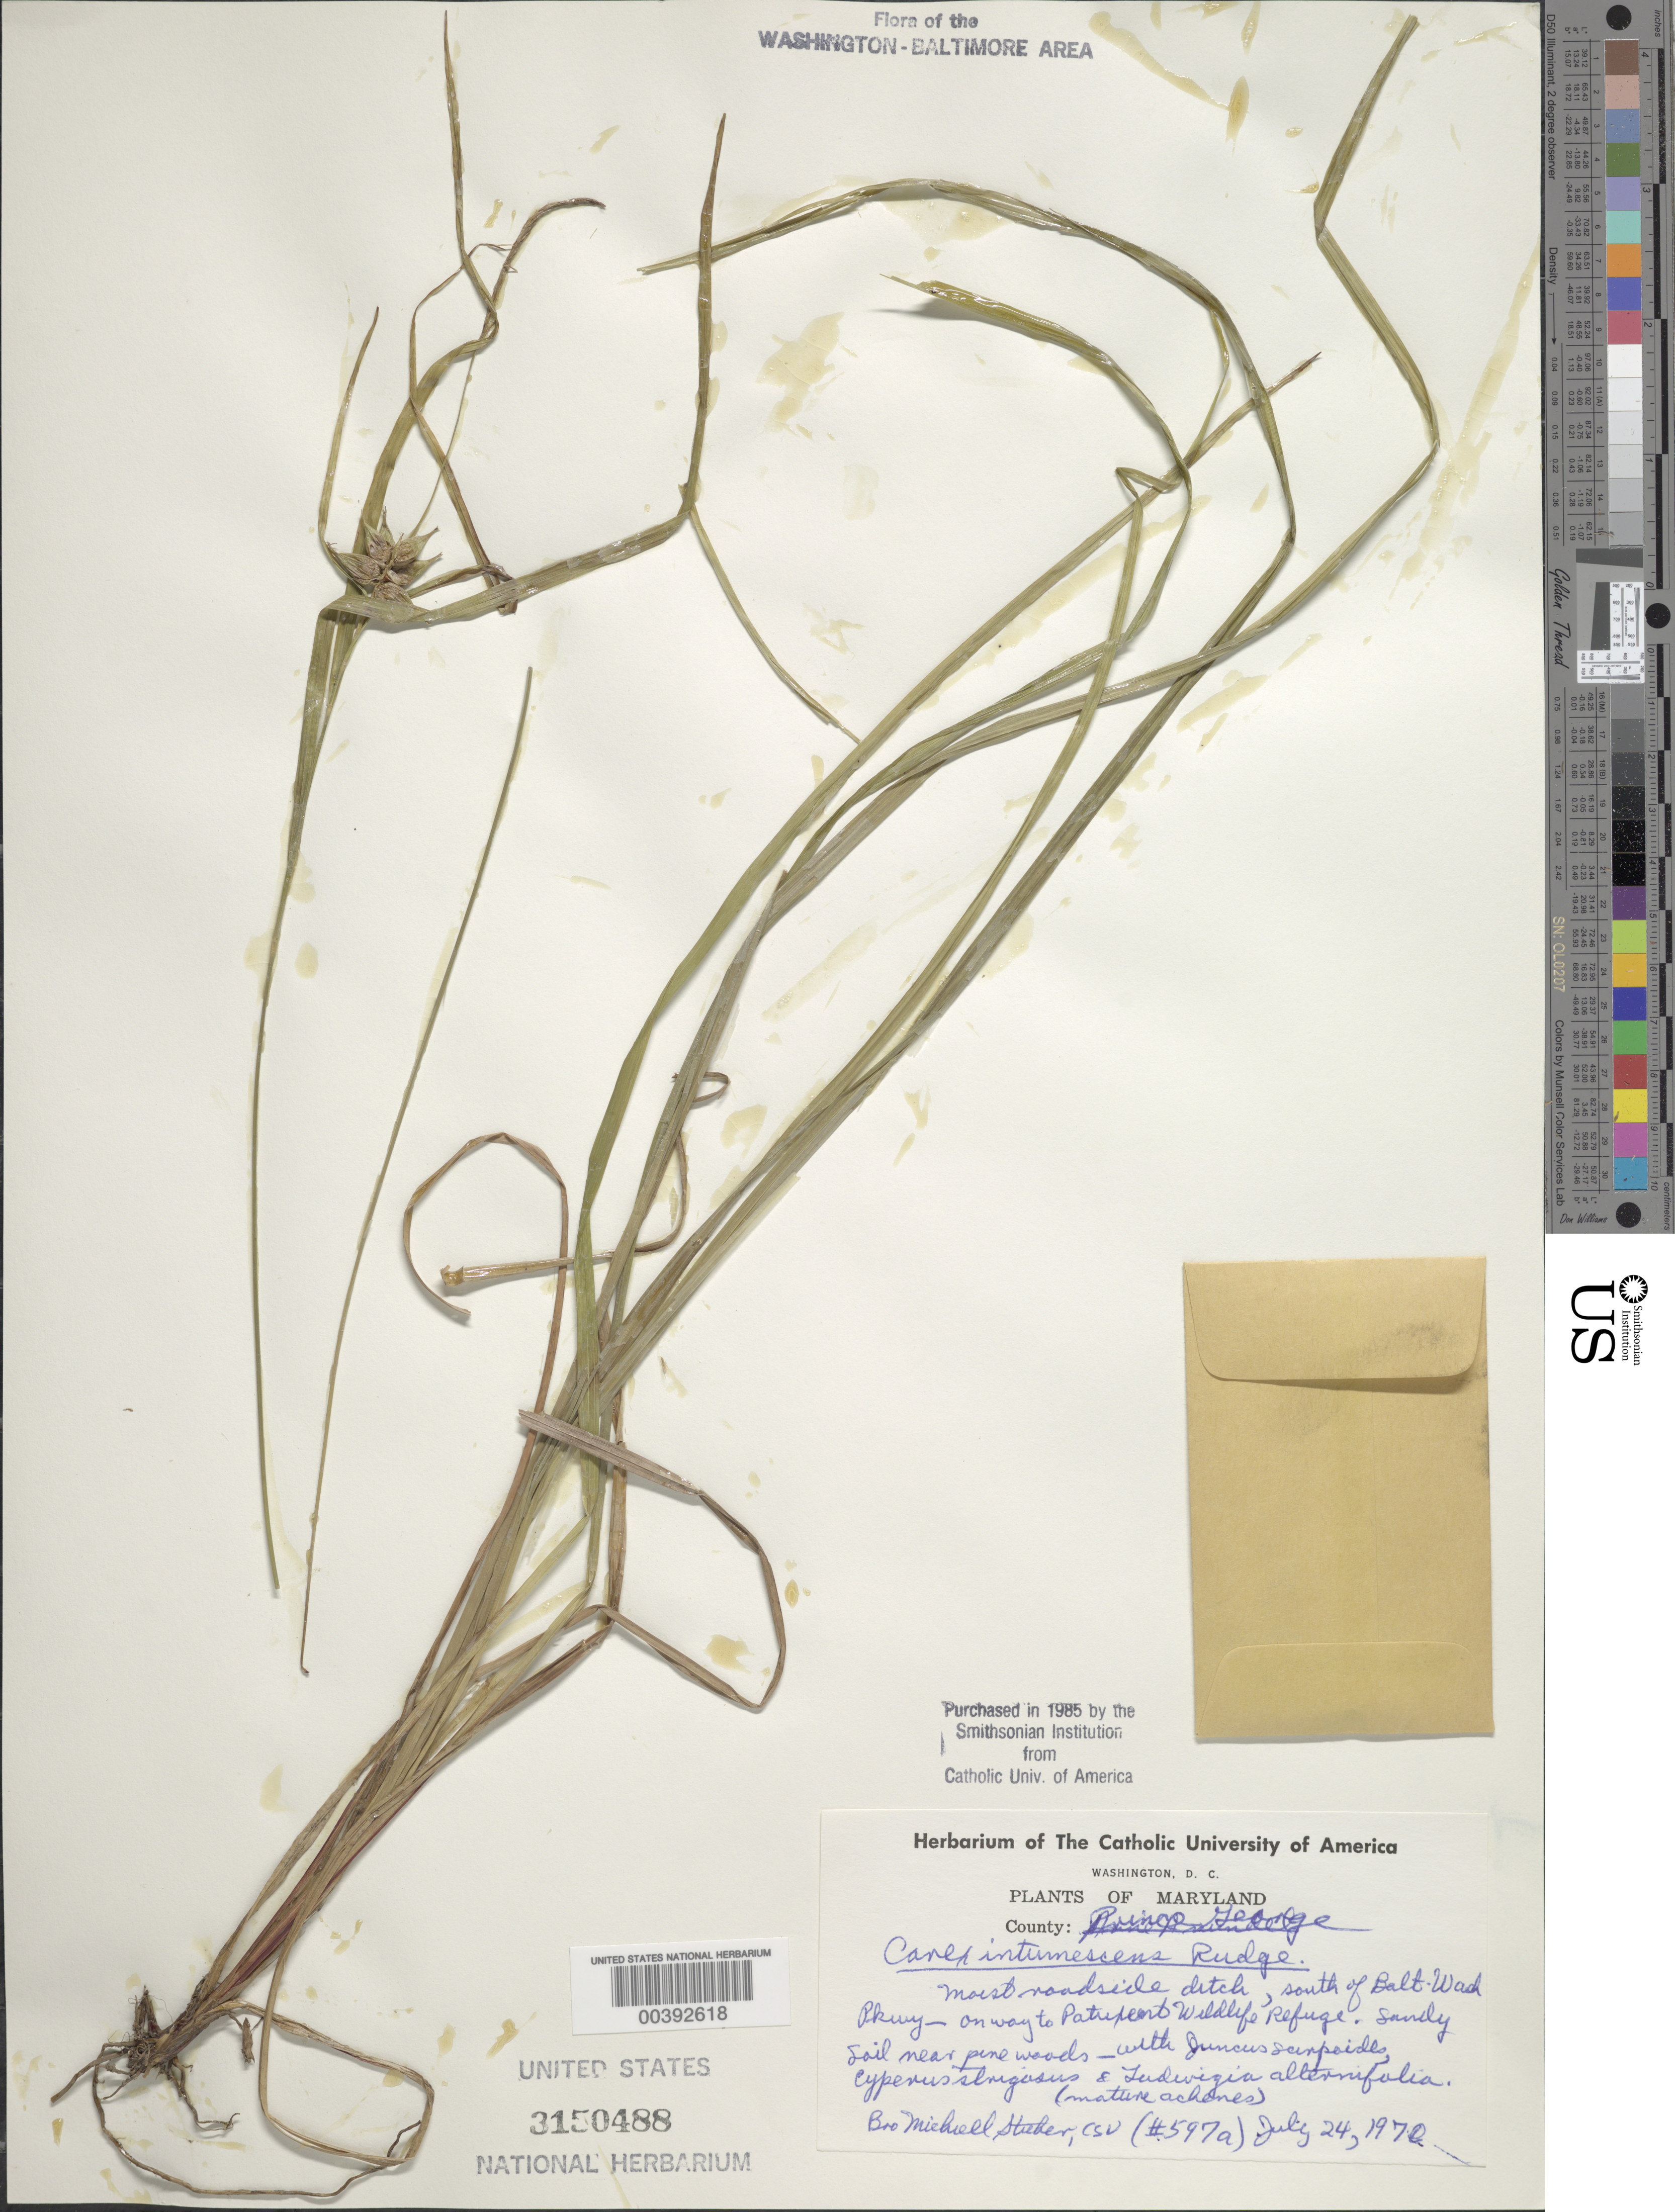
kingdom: Plantae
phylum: Tracheophyta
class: Liliopsida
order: Poales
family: Cyperaceae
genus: Carex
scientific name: Carex intumescens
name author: Rudge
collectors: Bro. M. Stieber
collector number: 597A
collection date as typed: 24 Jul 1970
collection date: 1970-07-24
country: United States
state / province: Maryland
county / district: Prince George's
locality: S of Baltimore-Washington Parkway, on way to Patuxent Wildlife Refuge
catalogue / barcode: US 3150488